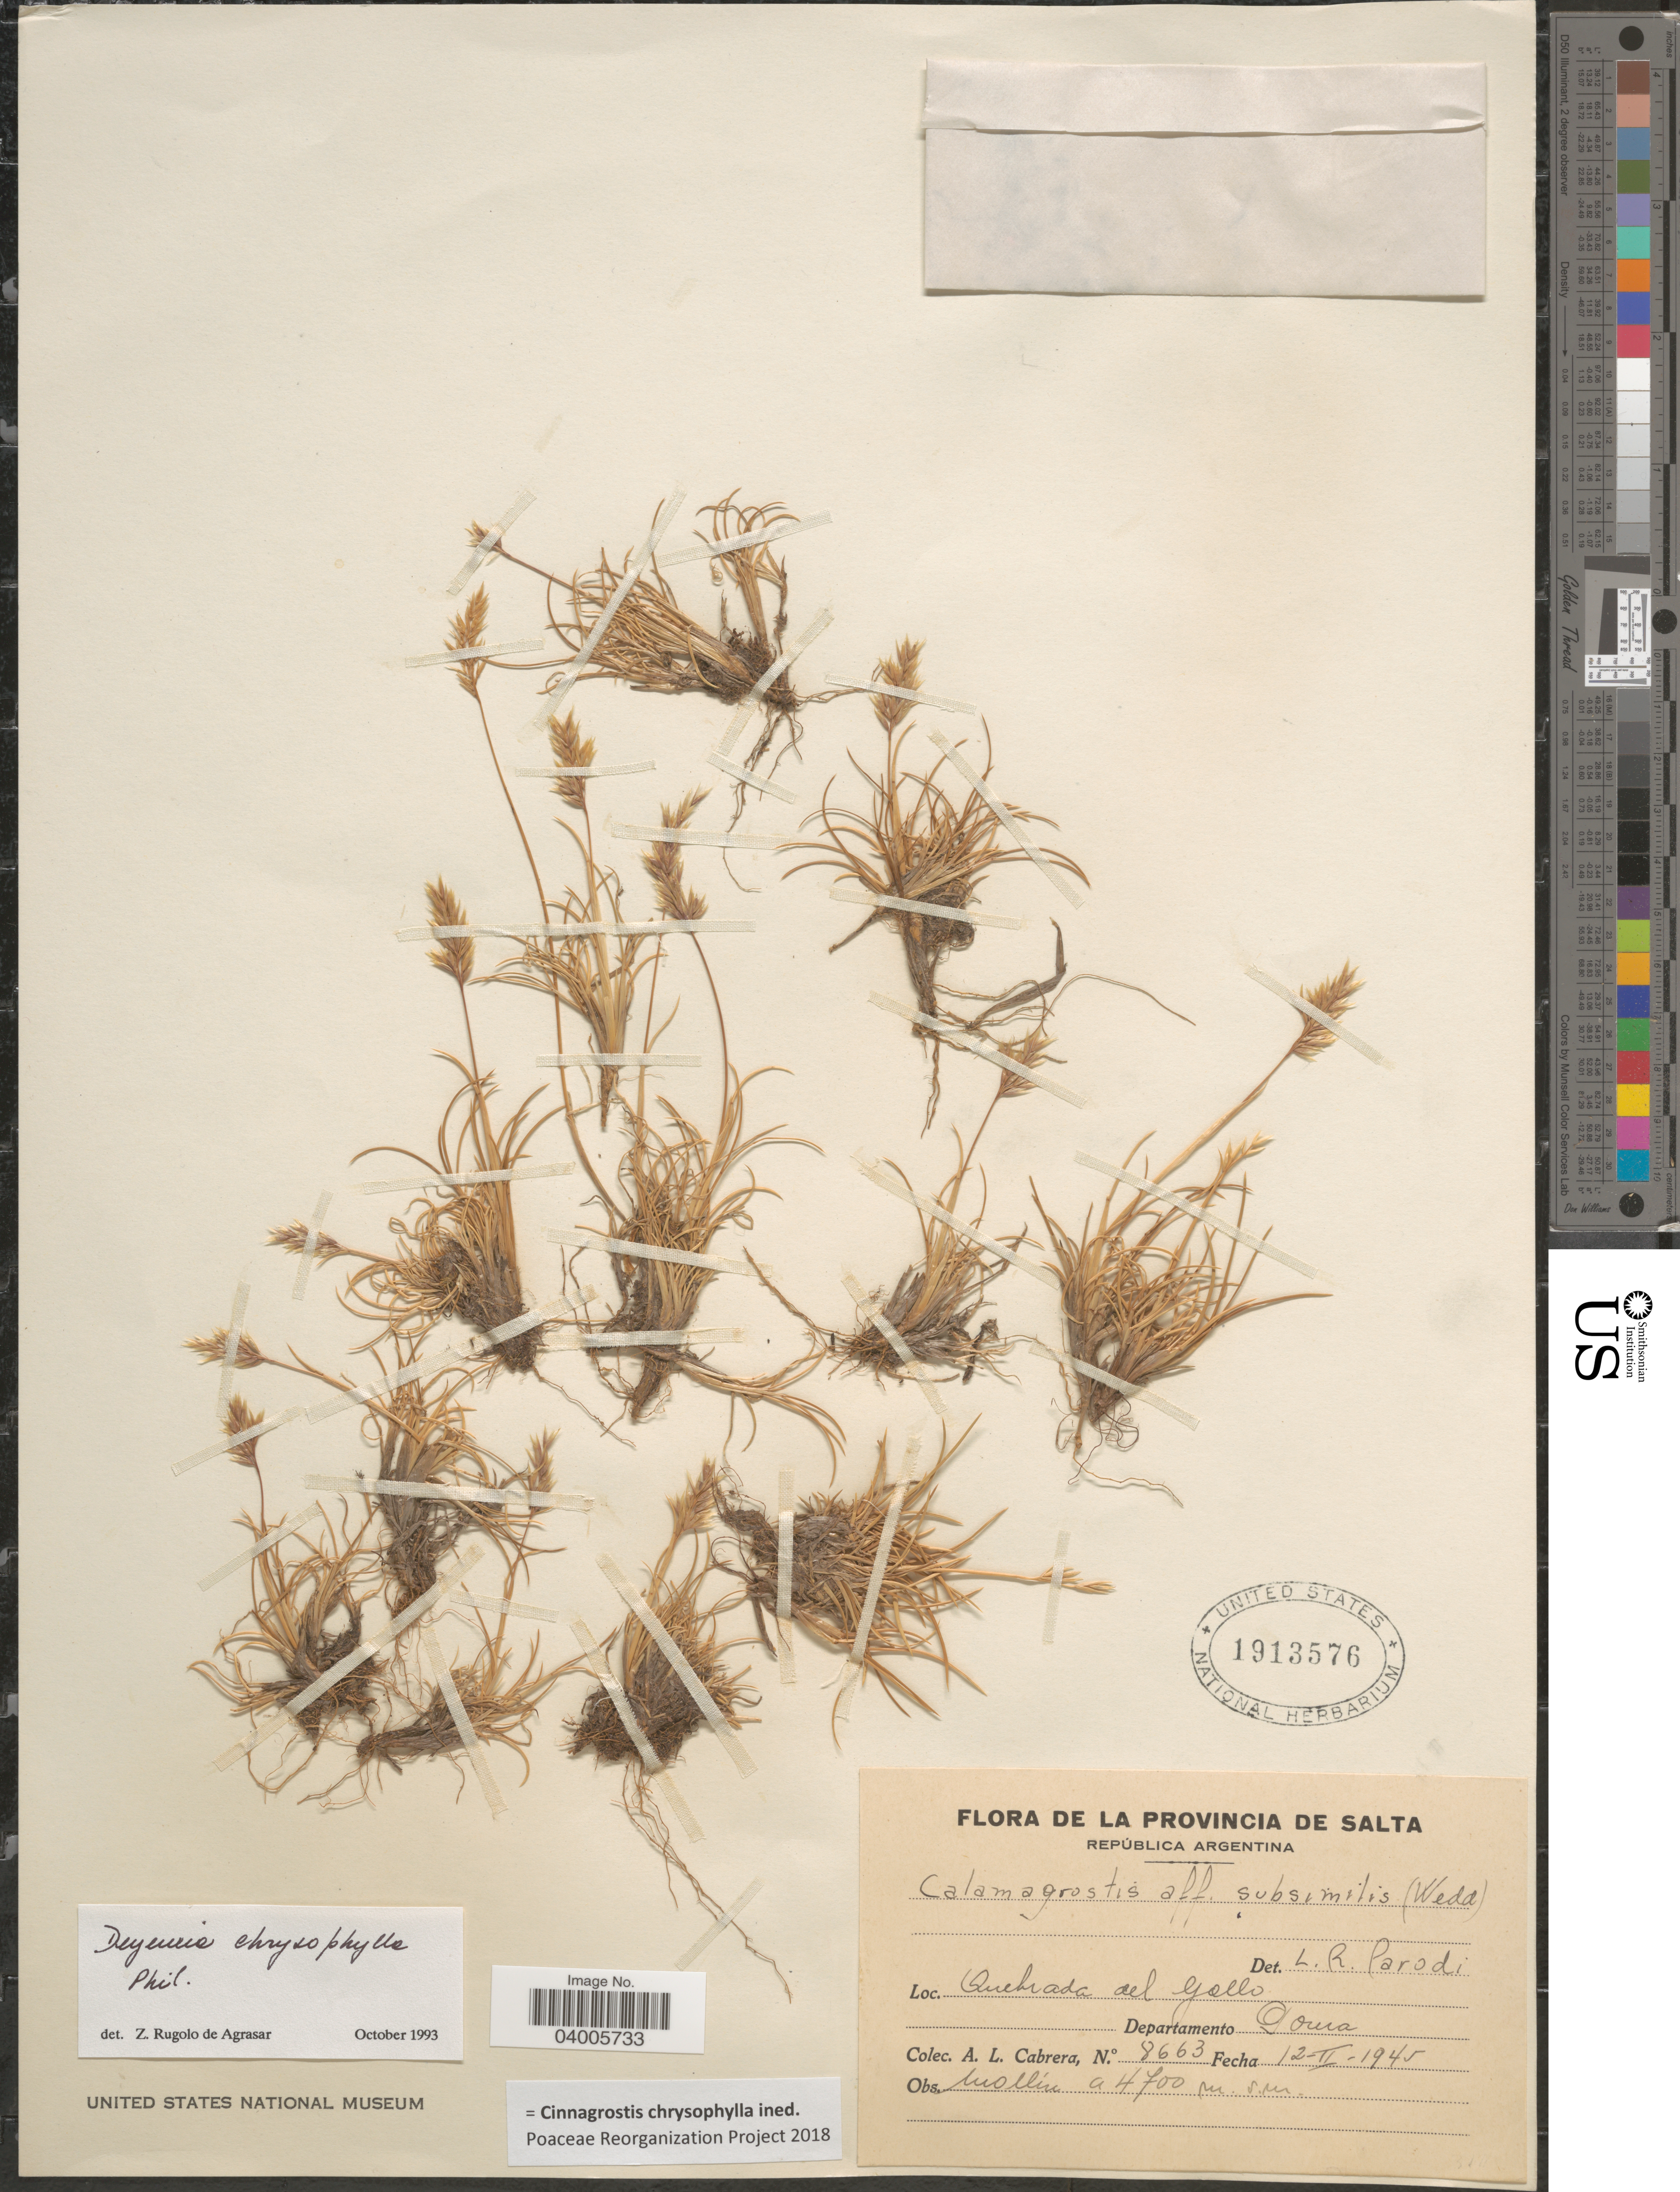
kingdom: Plantae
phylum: Tracheophyta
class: Liliopsida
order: Poales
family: Poaceae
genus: Cinnagrostis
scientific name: Cinnagrostis chrysophylla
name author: (Phil.) P.M. Peterson et al.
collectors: A. L. Cabrera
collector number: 8663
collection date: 1945-02-12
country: Argentina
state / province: Salta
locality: Quebrada del Gollo. Departamento Poma.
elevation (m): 4700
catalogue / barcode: US 1913576